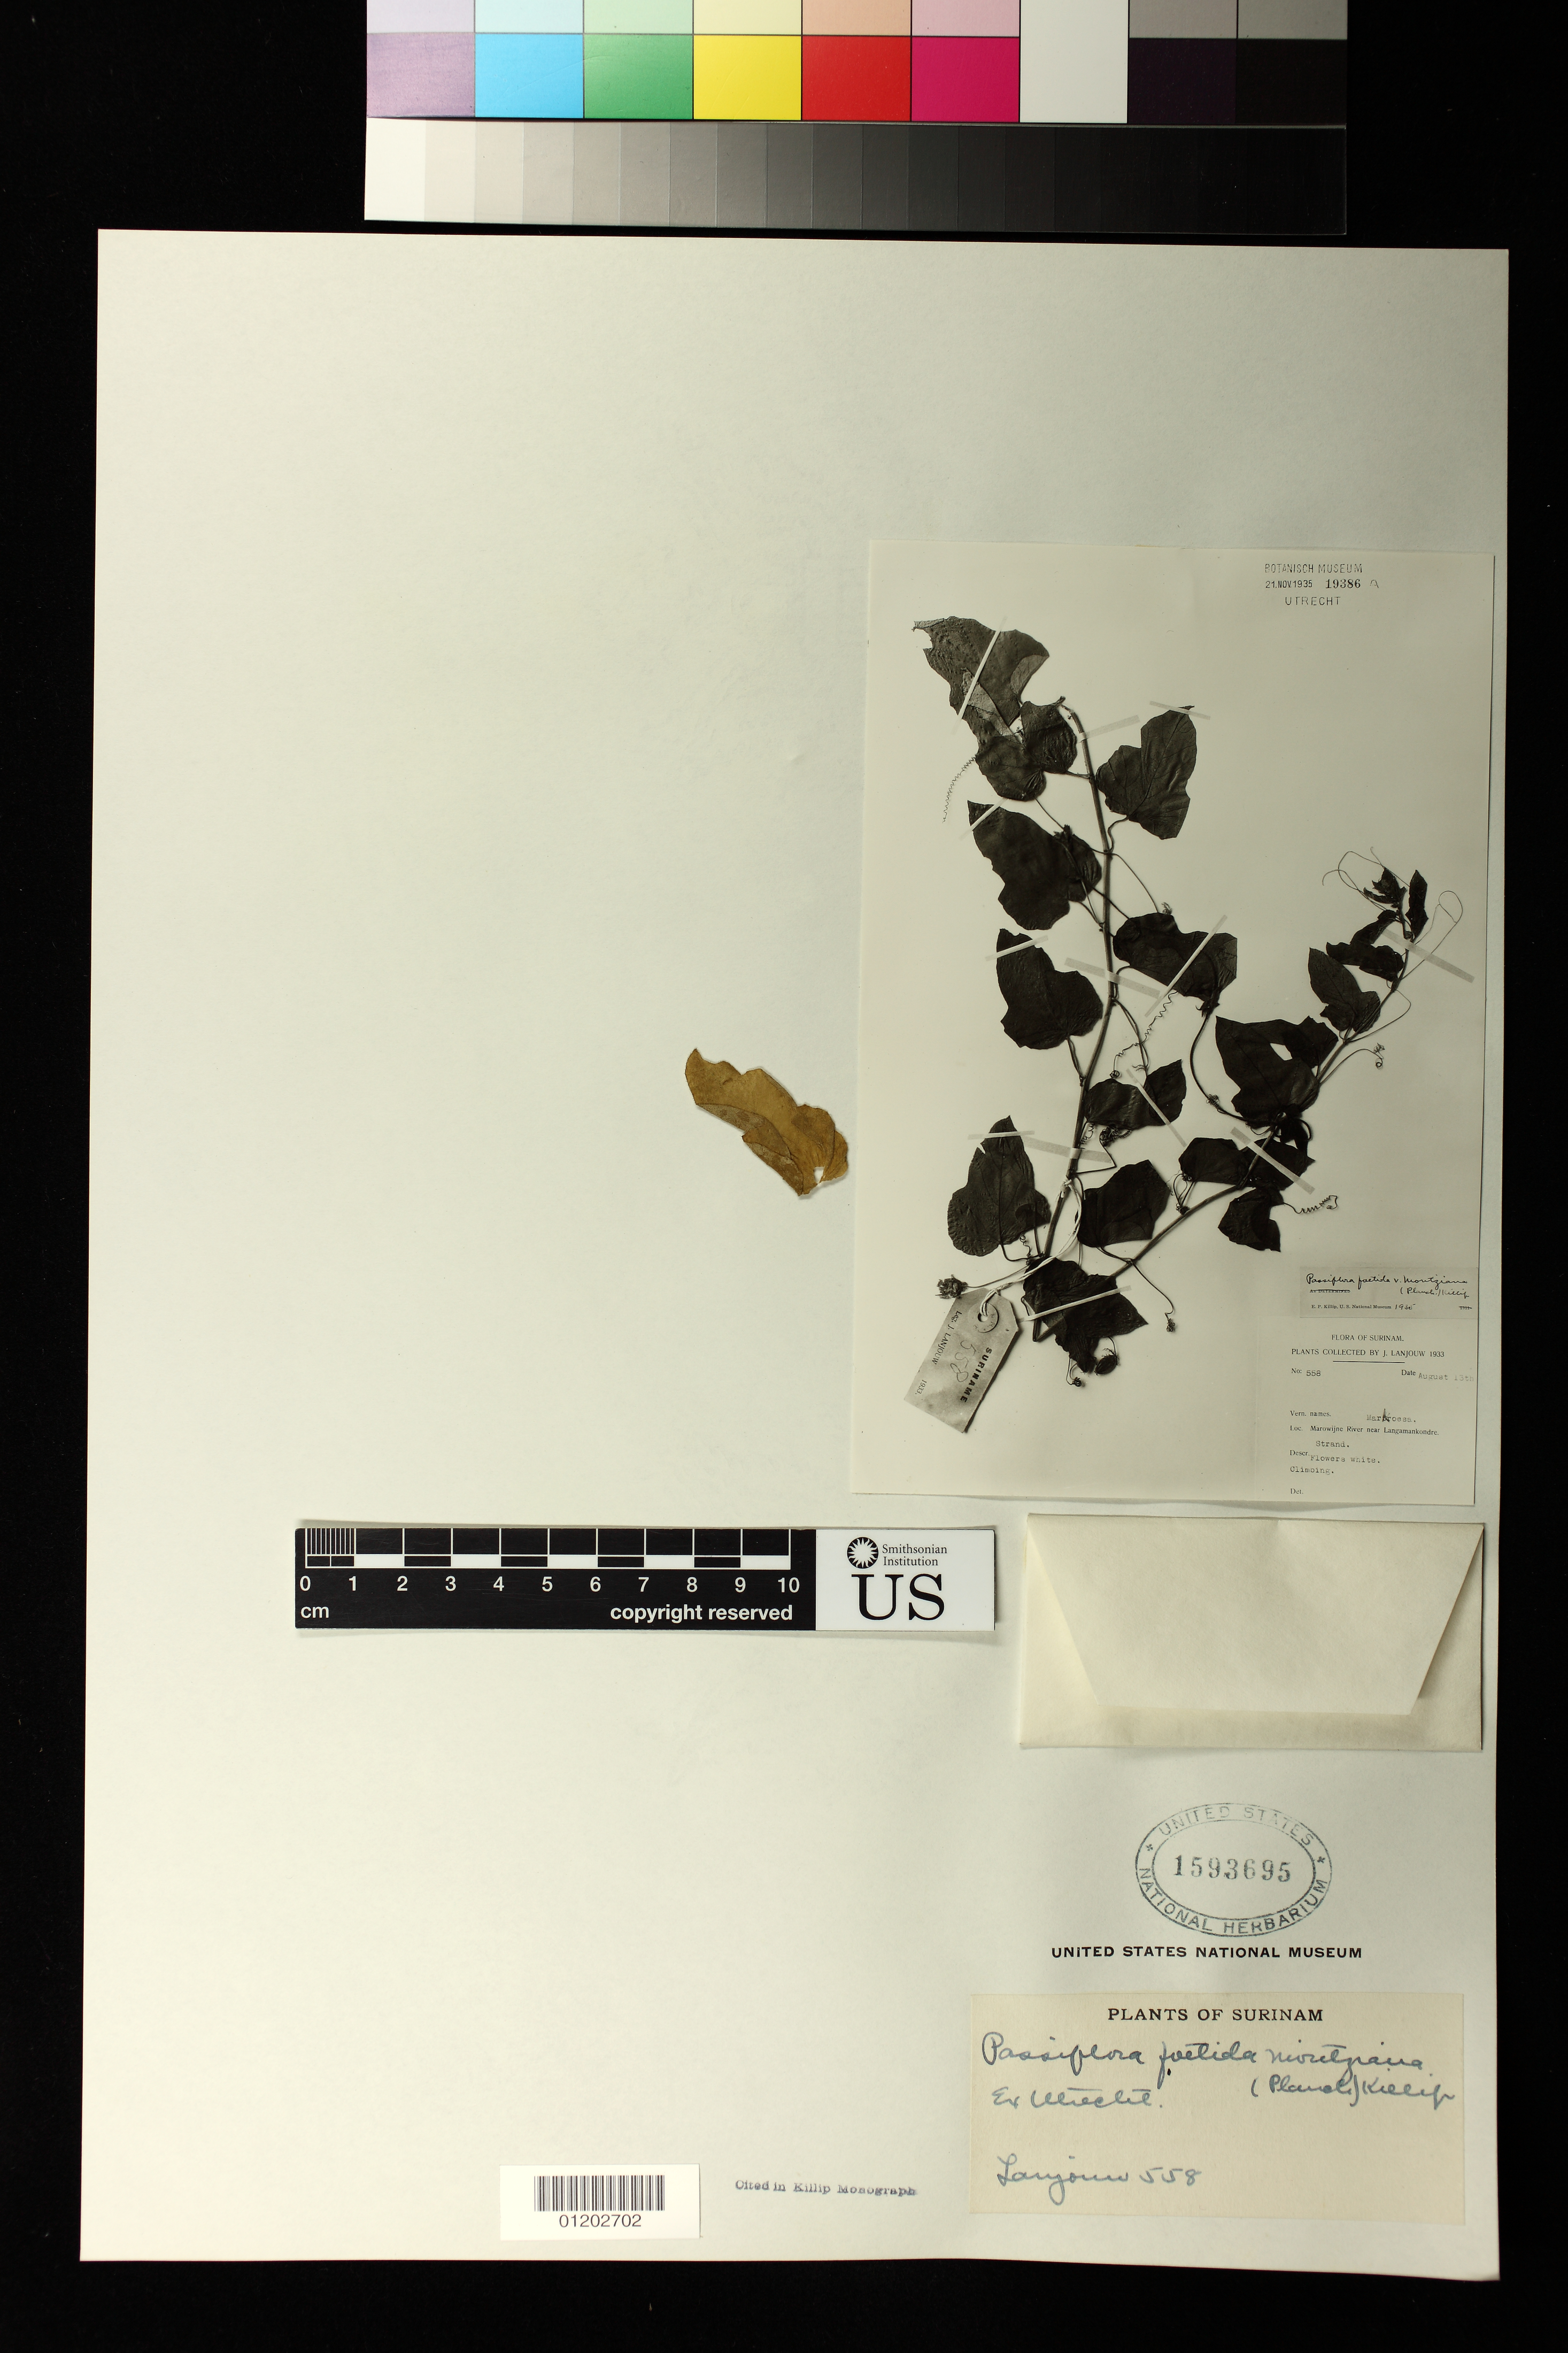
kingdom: Plantae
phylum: Tracheophyta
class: Magnoliopsida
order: Malpighiales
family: Passifloraceae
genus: Passiflora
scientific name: Passiflora moritziana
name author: Planch.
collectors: J. Lanjouw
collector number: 558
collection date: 1933-08-13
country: Suriname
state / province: Marowijne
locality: Marowijne River near Langamankondre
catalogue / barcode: US 1593695